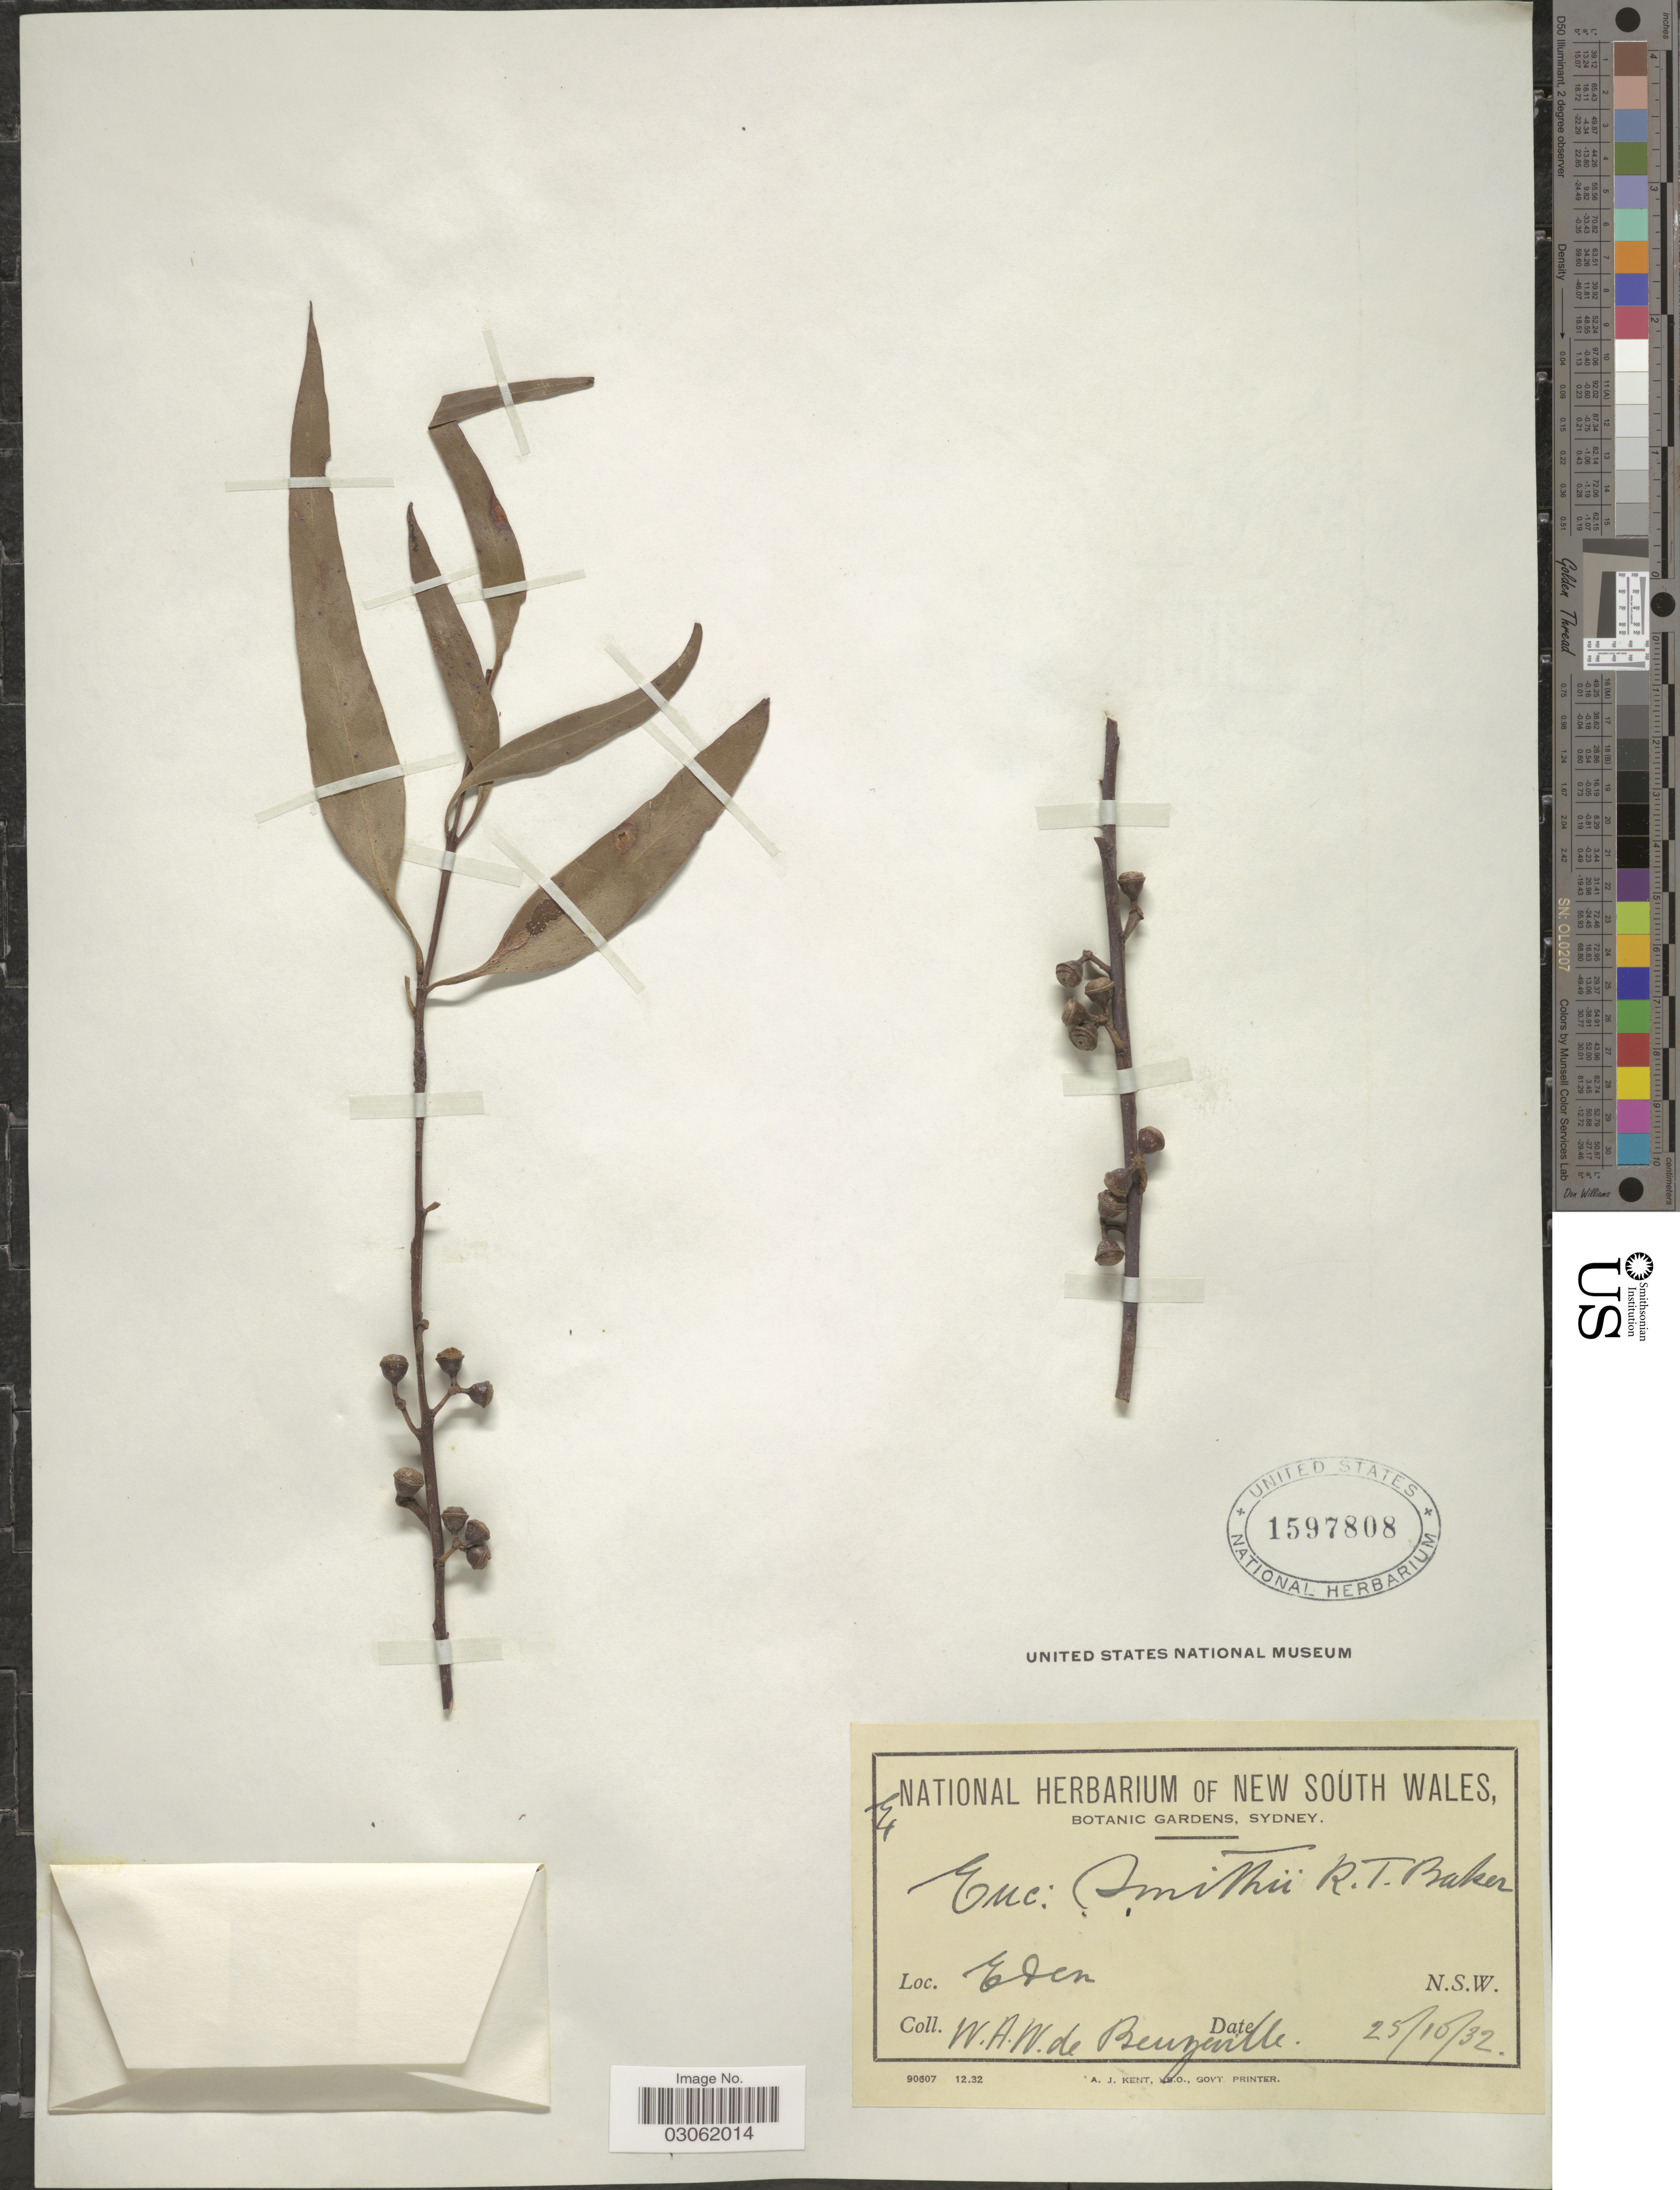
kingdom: Plantae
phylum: Tracheophyta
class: Magnoliopsida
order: Myrtales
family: Myrtaceae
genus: Eucalyptus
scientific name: Eucalyptus smithii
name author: R.T. Baker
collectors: W. Beuzeville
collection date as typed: Transcribed d/m/y: 25/10/32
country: Australia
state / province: New South Wales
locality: Eden. N. S. W.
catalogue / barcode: US 1597808